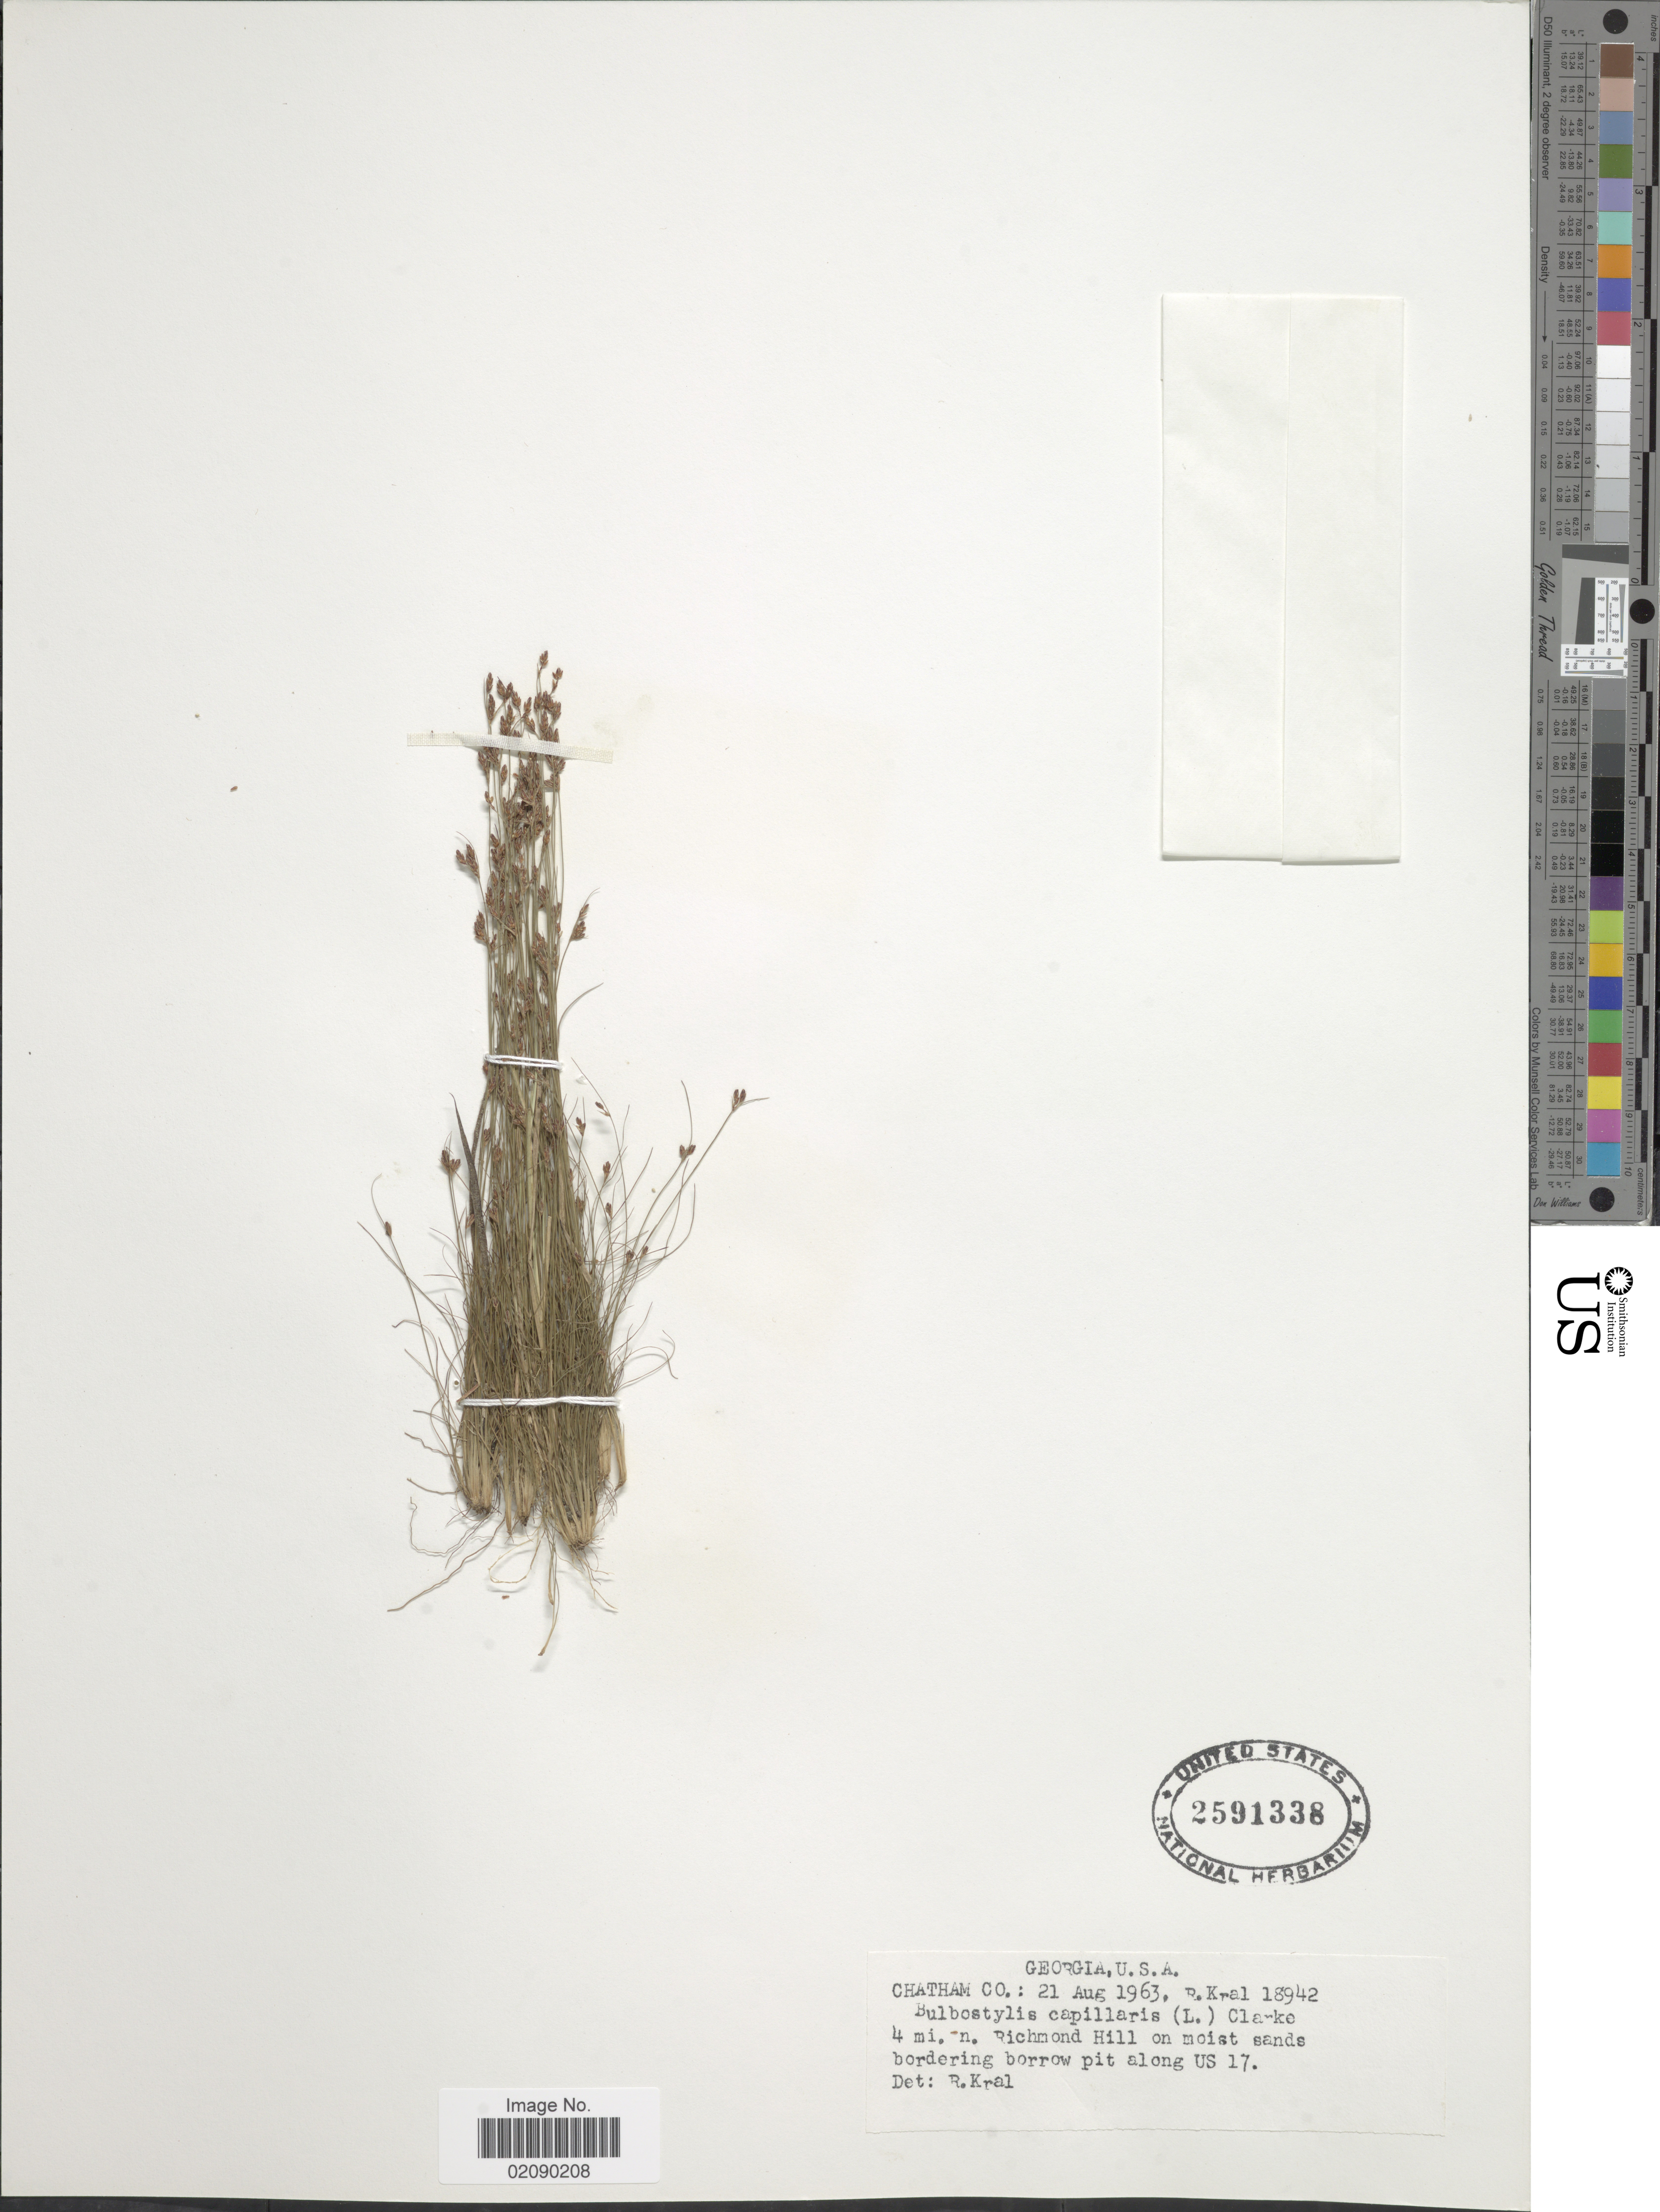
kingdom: Plantae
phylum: Tracheophyta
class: Liliopsida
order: Poales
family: Cyperaceae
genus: Bulbostylis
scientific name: Bulbostylis capillaris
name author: (L.) Kunth ex C.B. Clarke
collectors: R. Kral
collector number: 18942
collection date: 1963-08-21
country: United States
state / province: Georgia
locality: Chatham Co. 4 mi. n. Richmond Hill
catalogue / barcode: US 2591338